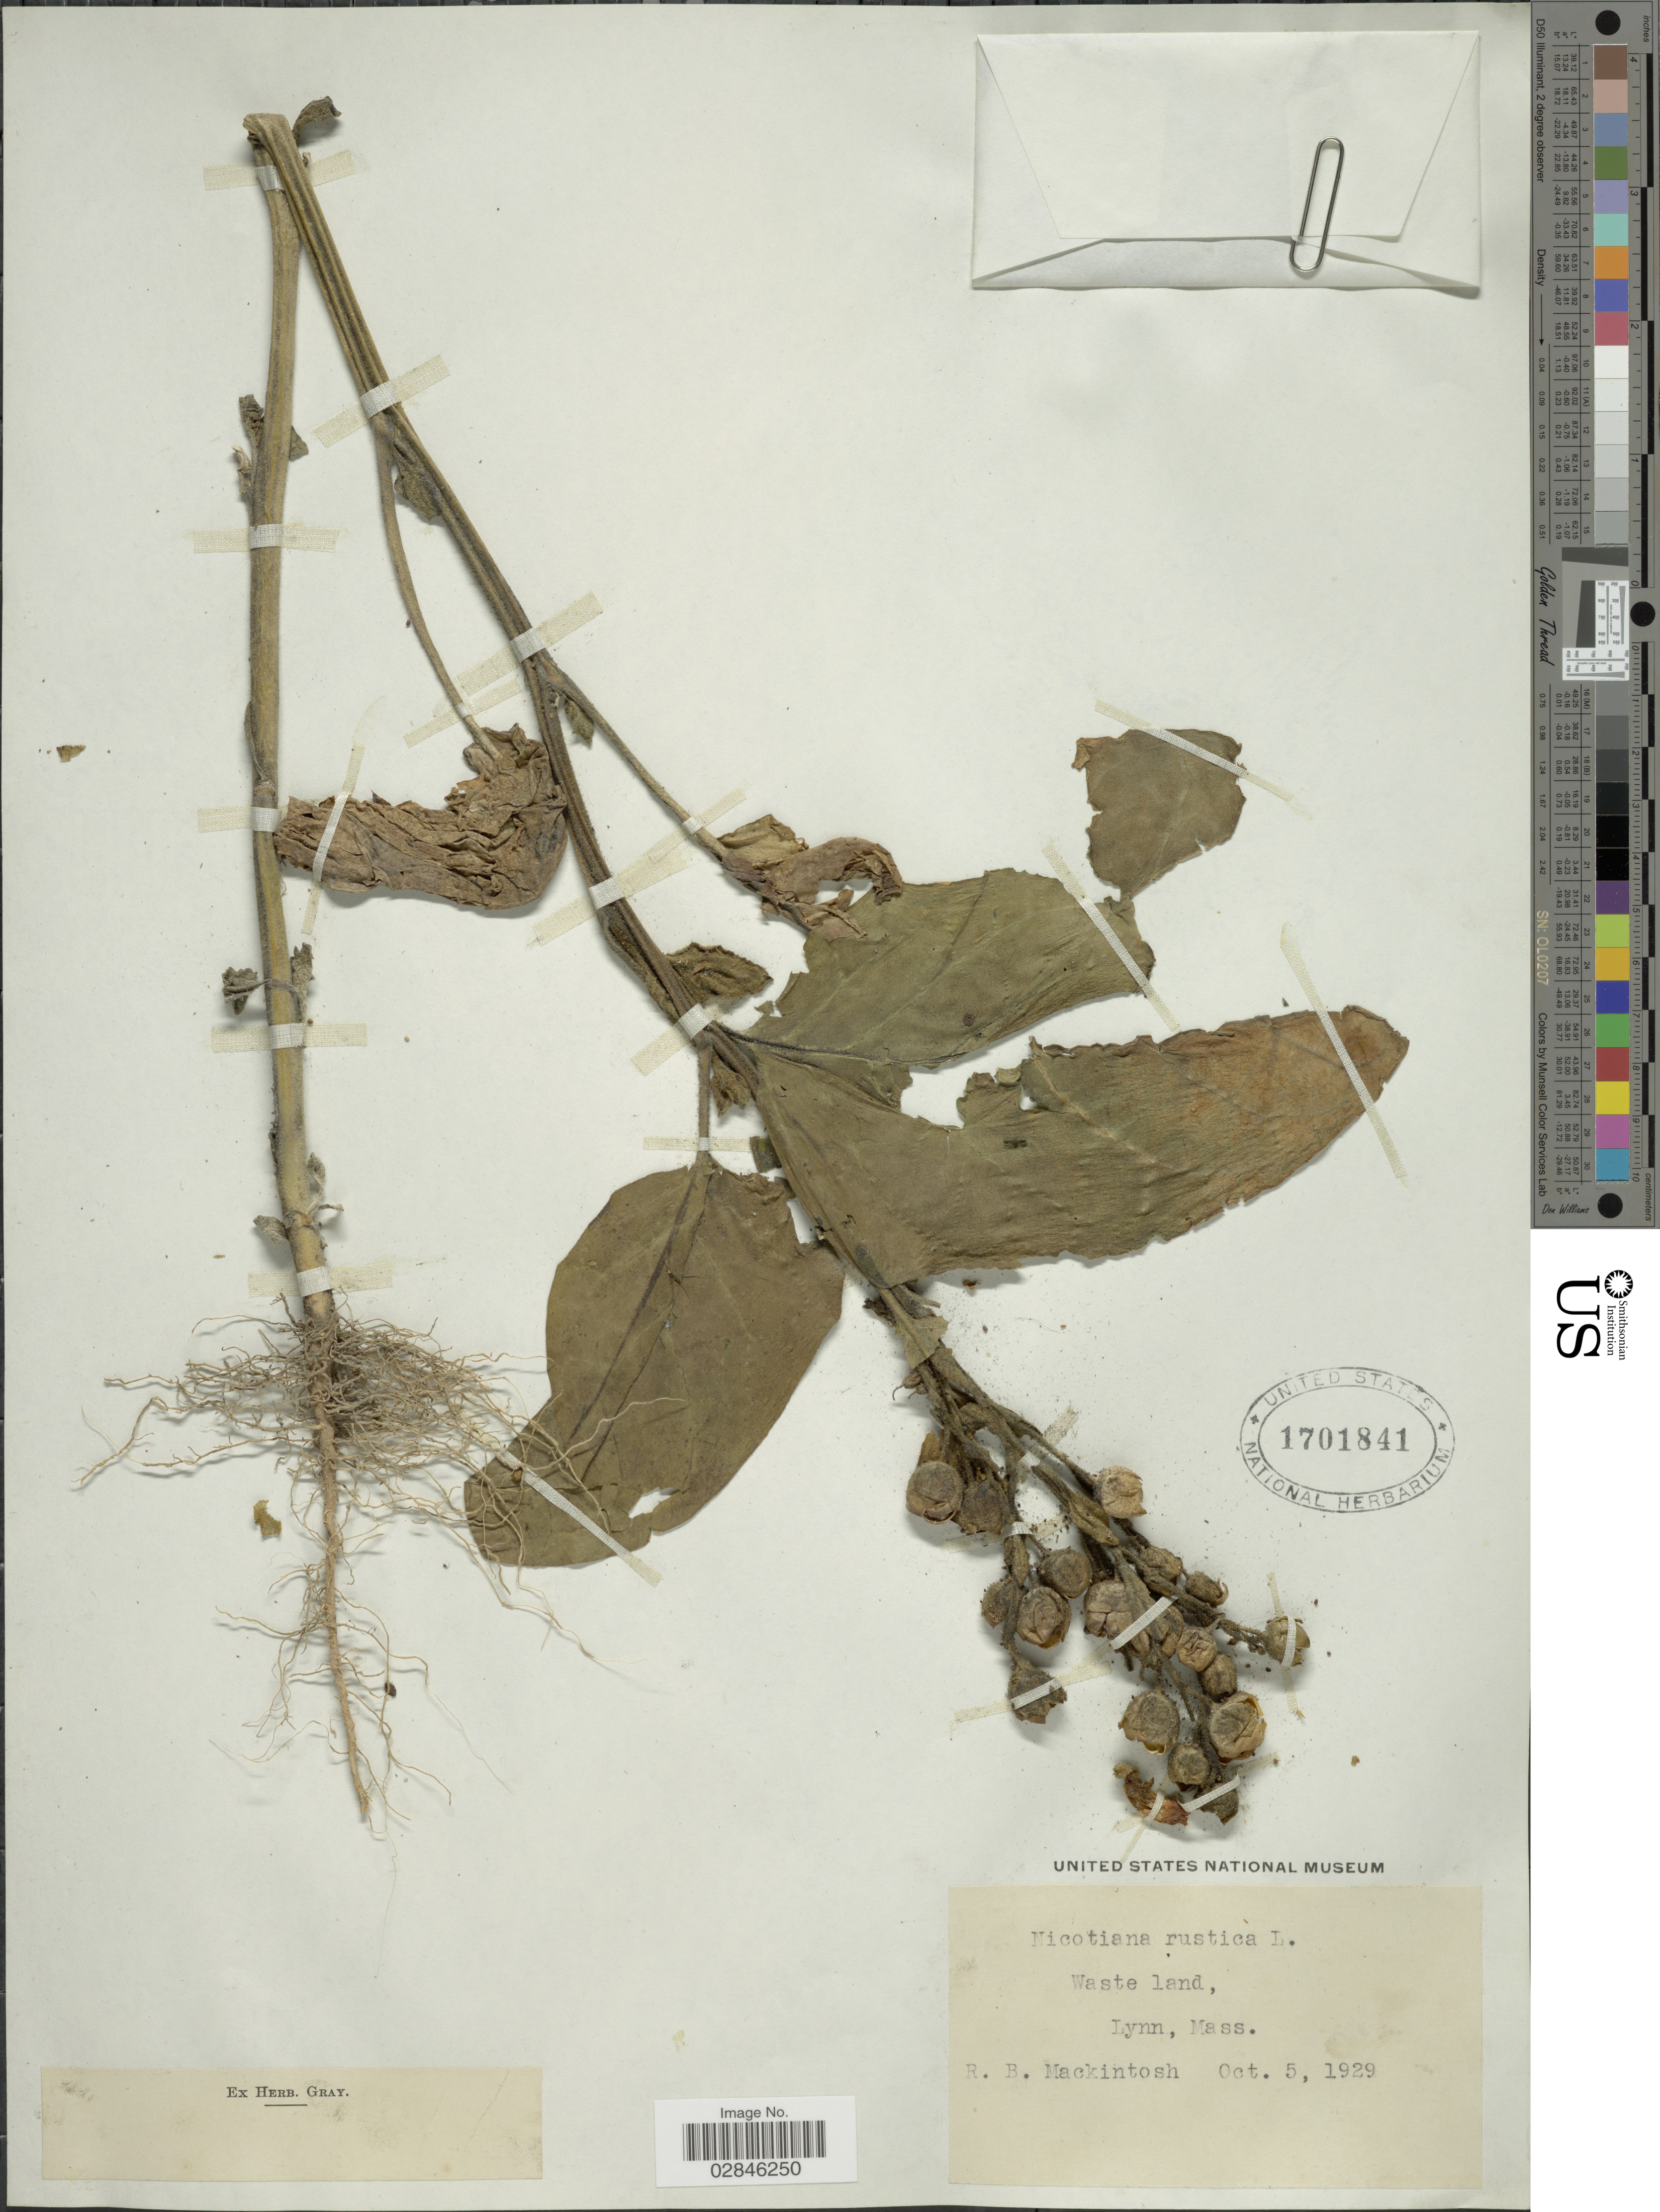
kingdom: Plantae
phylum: Tracheophyta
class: Magnoliopsida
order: Solanales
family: Solanaceae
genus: Nicotiana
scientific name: Nicotiana rustica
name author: L.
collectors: R. Mackintosh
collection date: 1929-10-05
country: United States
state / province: Massachusetts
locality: Lynn, Mass.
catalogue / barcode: US 1701841